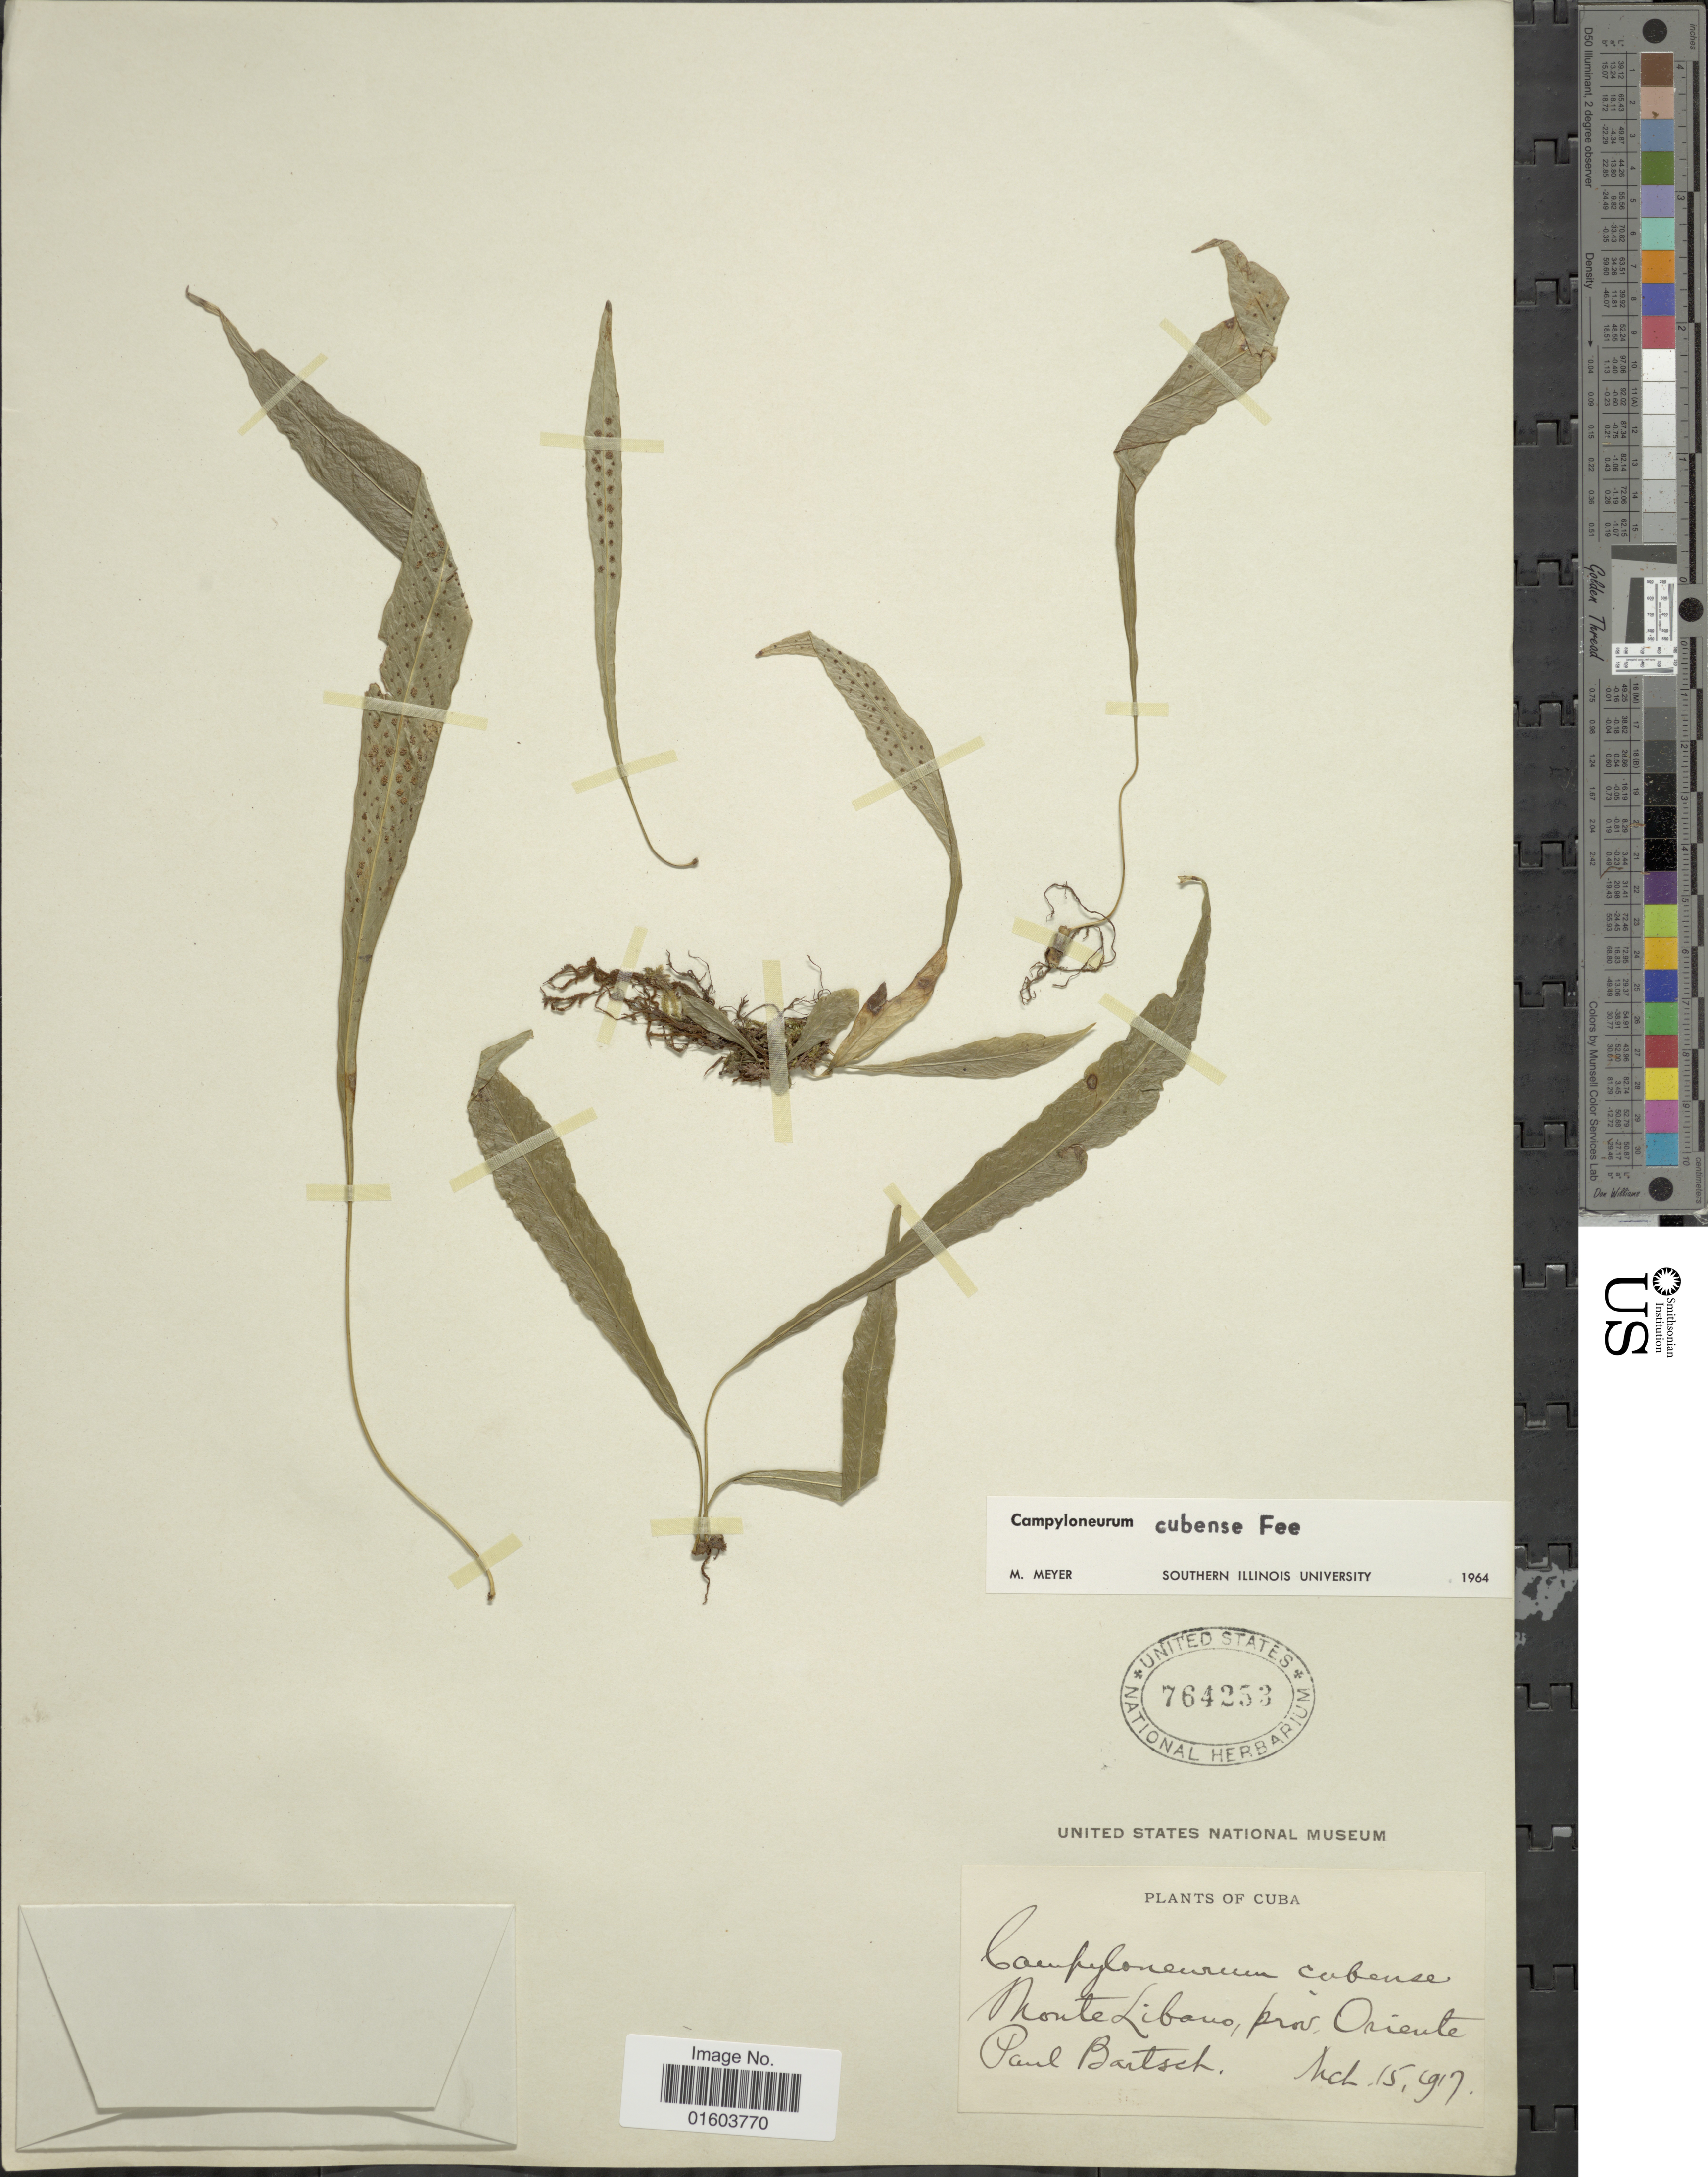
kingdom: Plantae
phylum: Tracheophyta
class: Polypodiopsida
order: Polypodiales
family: Polypodiaceae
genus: Campyloneurum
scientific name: Campyloneurum vexatum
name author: Ching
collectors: P. Bartsch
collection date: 1917-03-15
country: Cuba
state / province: Oriente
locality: Cuba. Monte Libano, Prov. Oriente.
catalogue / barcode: US 764253